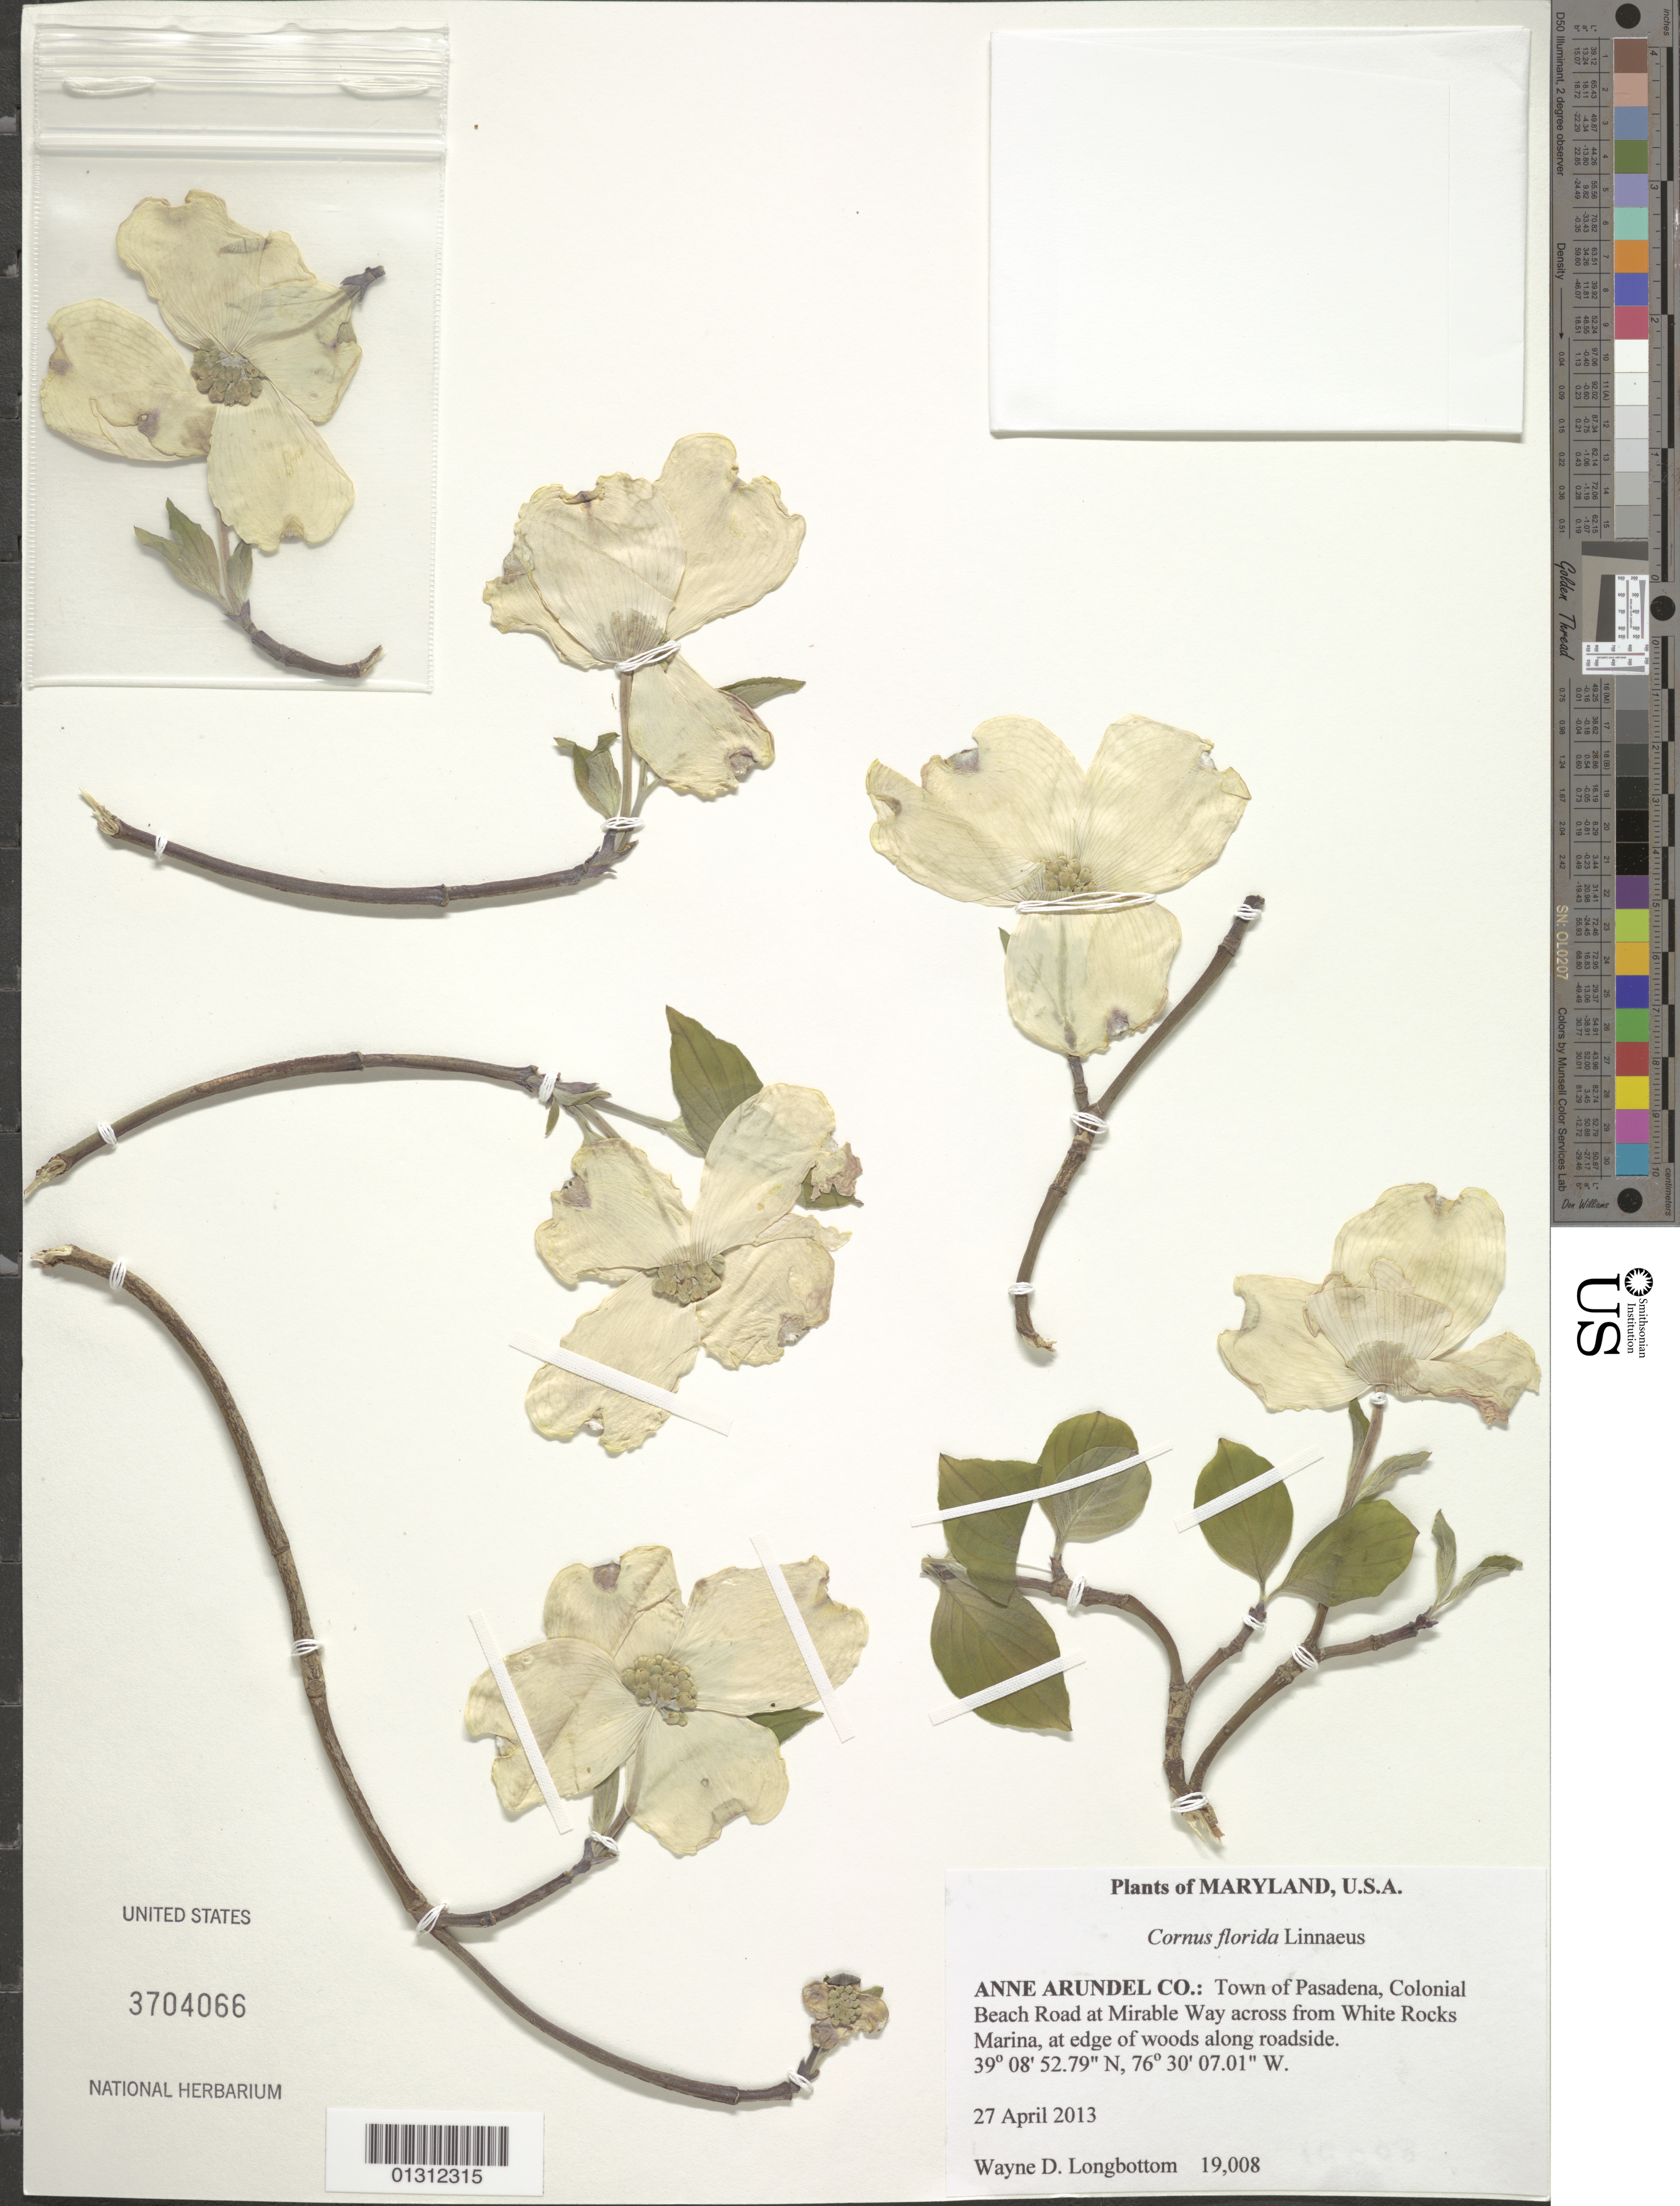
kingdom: Plantae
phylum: Tracheophyta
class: Magnoliopsida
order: Cornales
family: Cornaceae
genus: Cornus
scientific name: Cornus florida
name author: L.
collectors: W. D. Longbottom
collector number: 19008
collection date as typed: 27 April 2013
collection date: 2013-04-27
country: United States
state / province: Maryland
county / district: Anne Arundel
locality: Town of Pasadena, Colonial Beach Road at Mirable Way across from White Rocks Marina, at edge of woods along roadside.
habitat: Edge of woods along roadside.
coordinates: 39 08 52.79 N, 76 30 07.01 W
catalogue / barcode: US 3704066